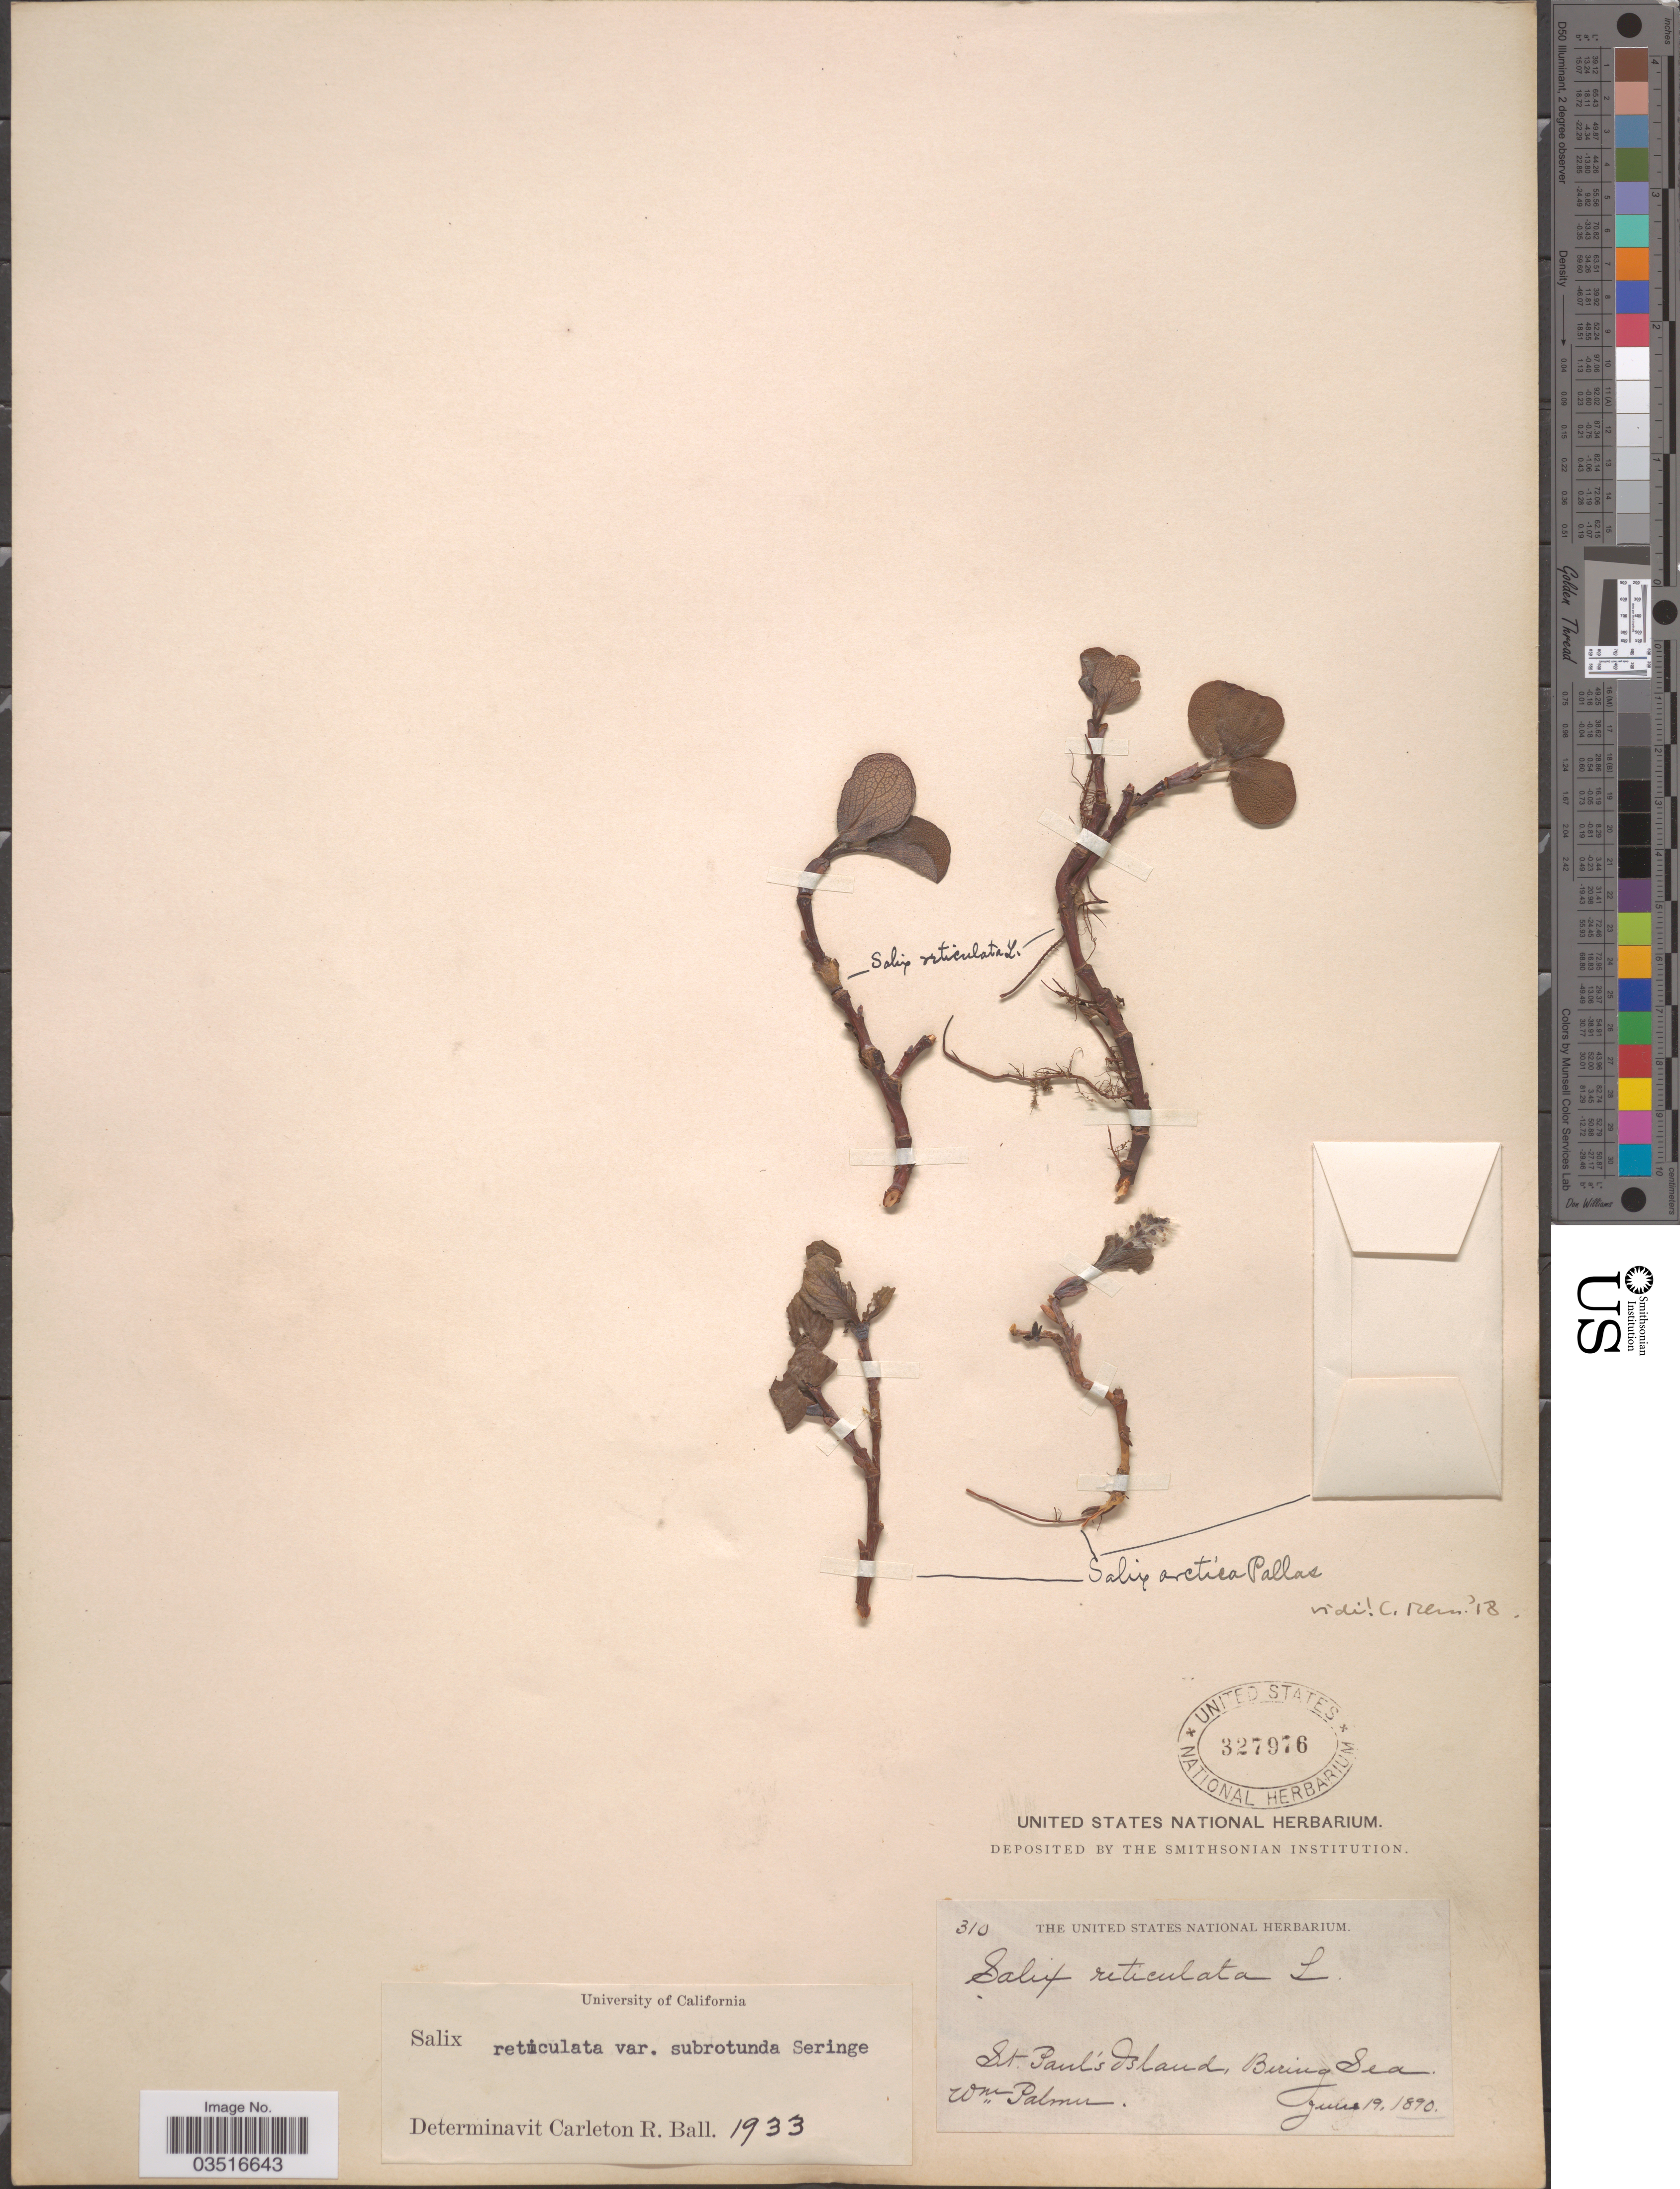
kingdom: Plantae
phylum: Tracheophyta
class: Magnoliopsida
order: Malpighiales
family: Salicaceae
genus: Salix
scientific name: Salix reticulata var. subrotunda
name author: Ser.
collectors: W. Palmer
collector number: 310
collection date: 1890-06-19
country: United States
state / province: Alaska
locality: St. Paul's Island, Bering Sea.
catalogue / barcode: US 327976